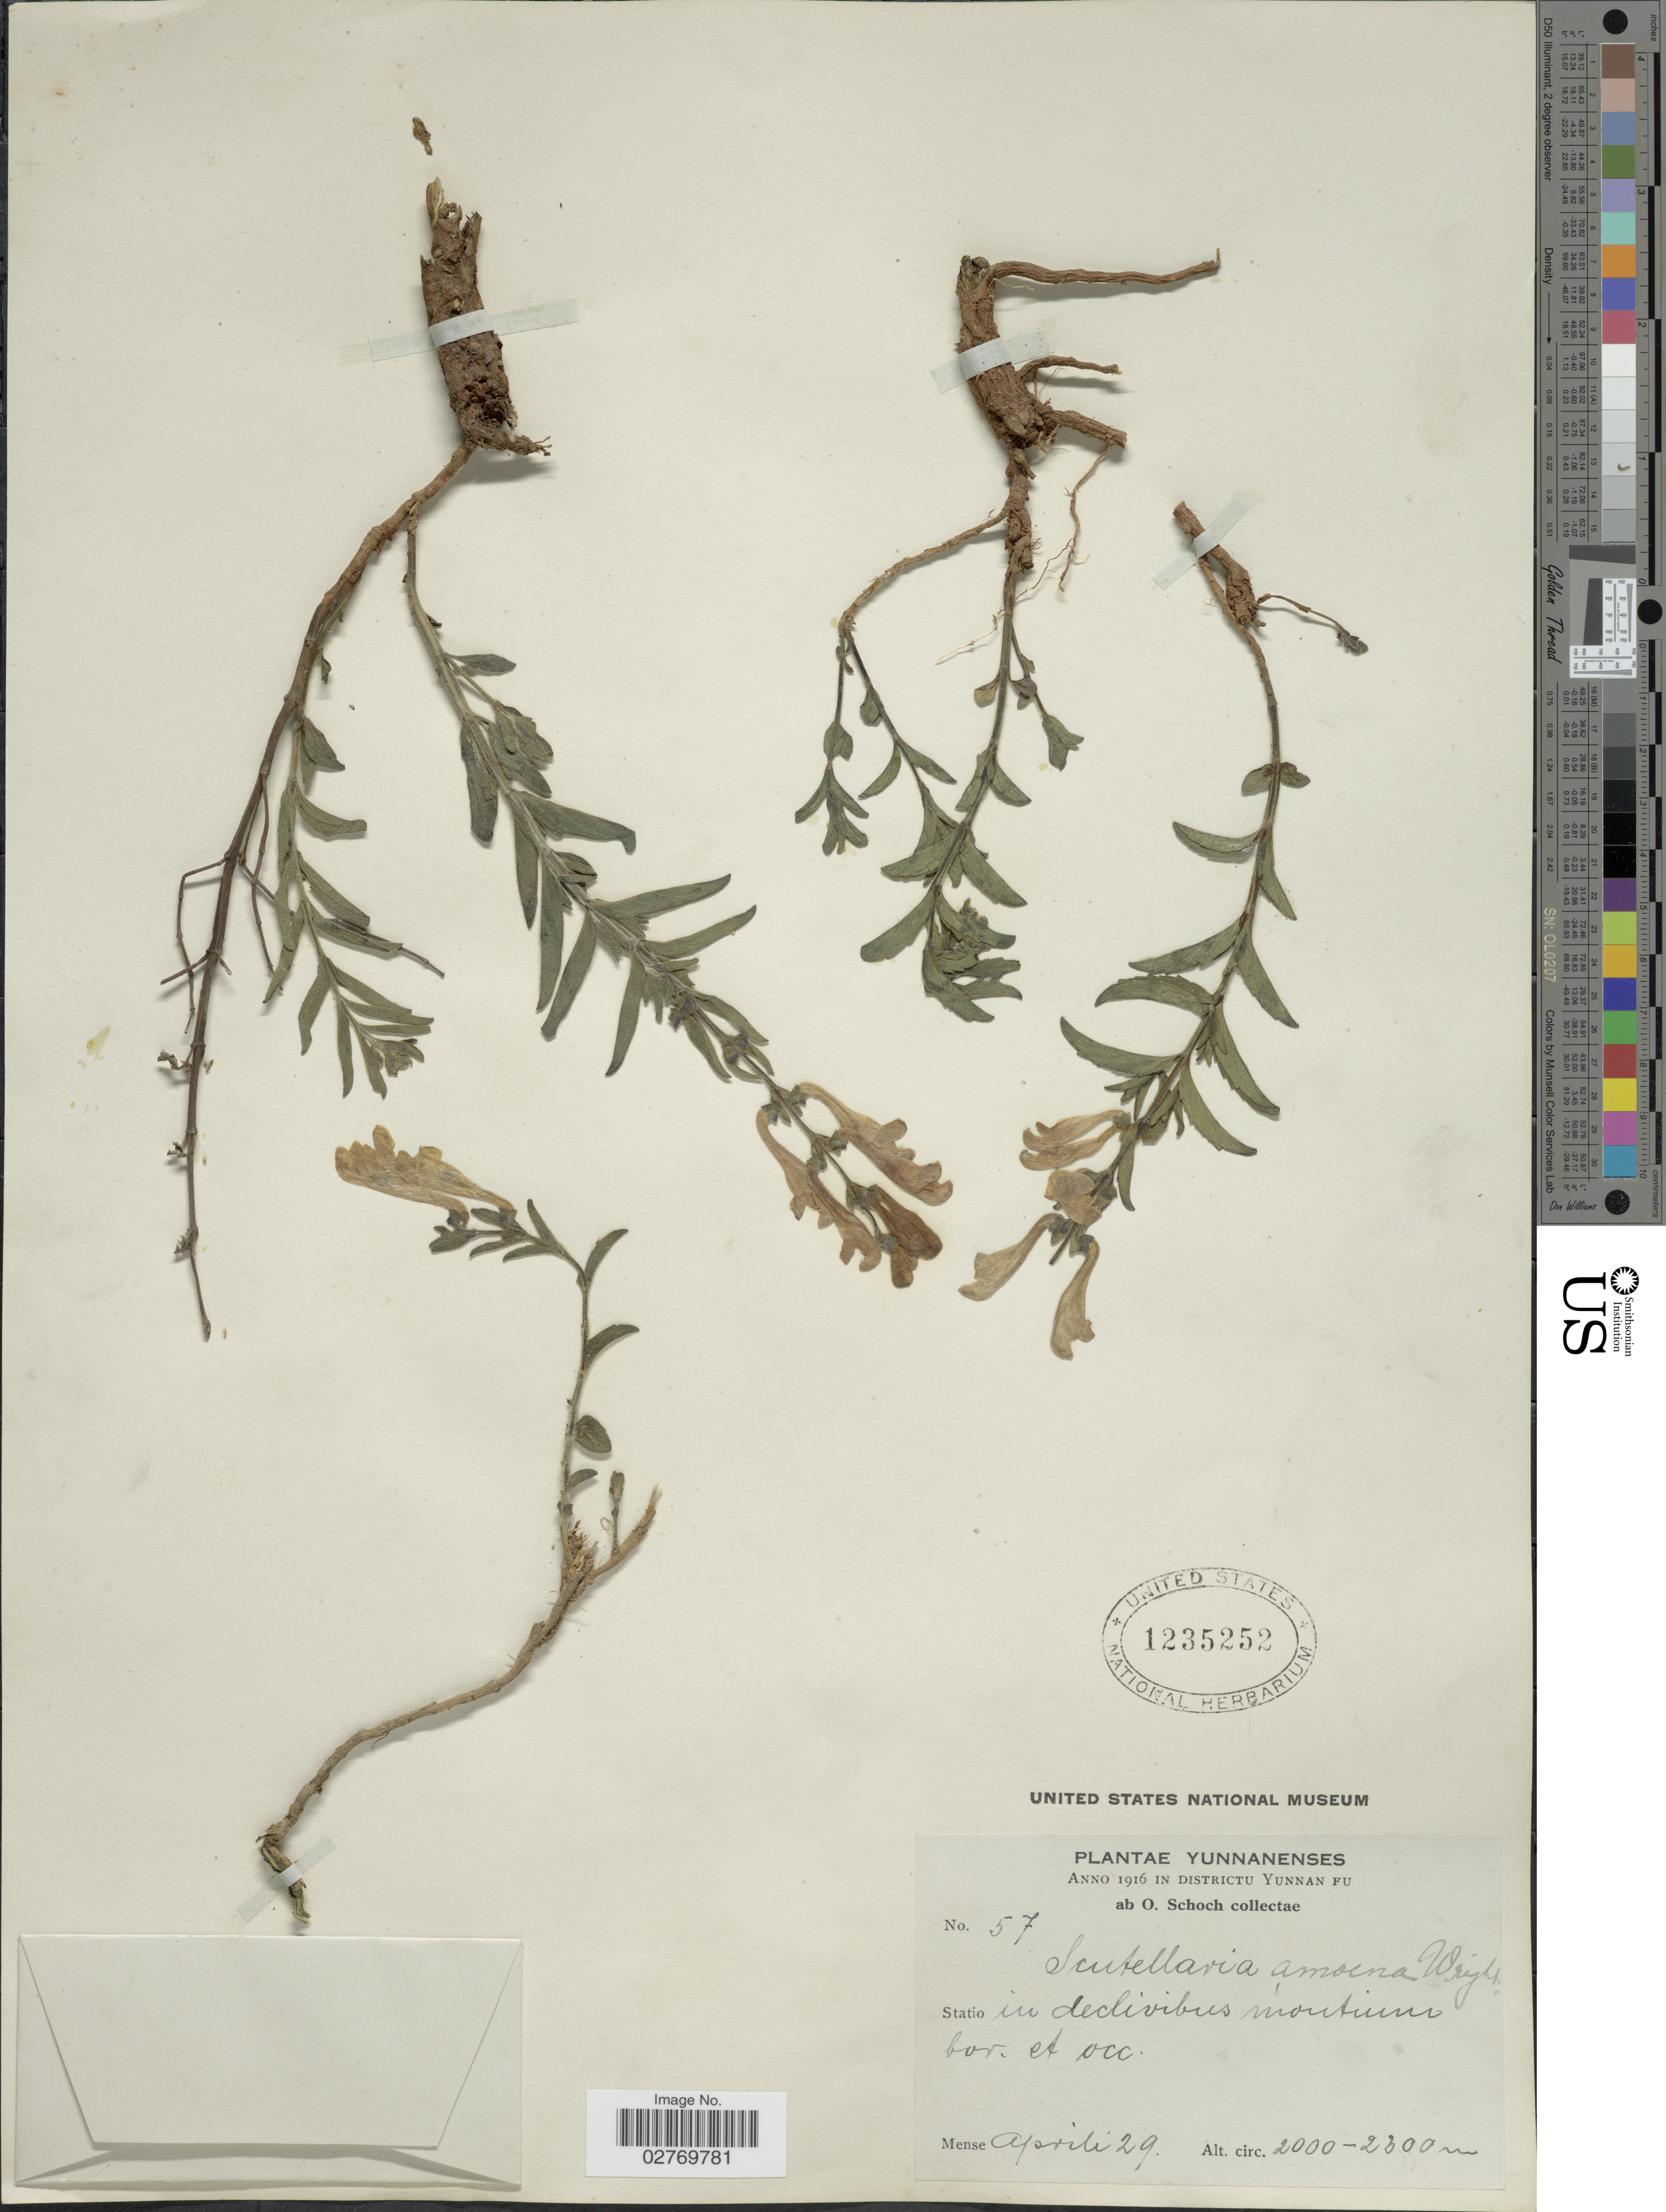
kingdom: Plantae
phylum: Tracheophyta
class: Magnoliopsida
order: Lamiales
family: Lamiaceae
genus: Scutellaria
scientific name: Scutellaria amoena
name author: C.H. Wright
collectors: O. Schoch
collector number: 57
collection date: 1916-04-29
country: China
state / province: Yunnan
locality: Districtu Yunnan Fu.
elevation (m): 2000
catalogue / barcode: US 1235252